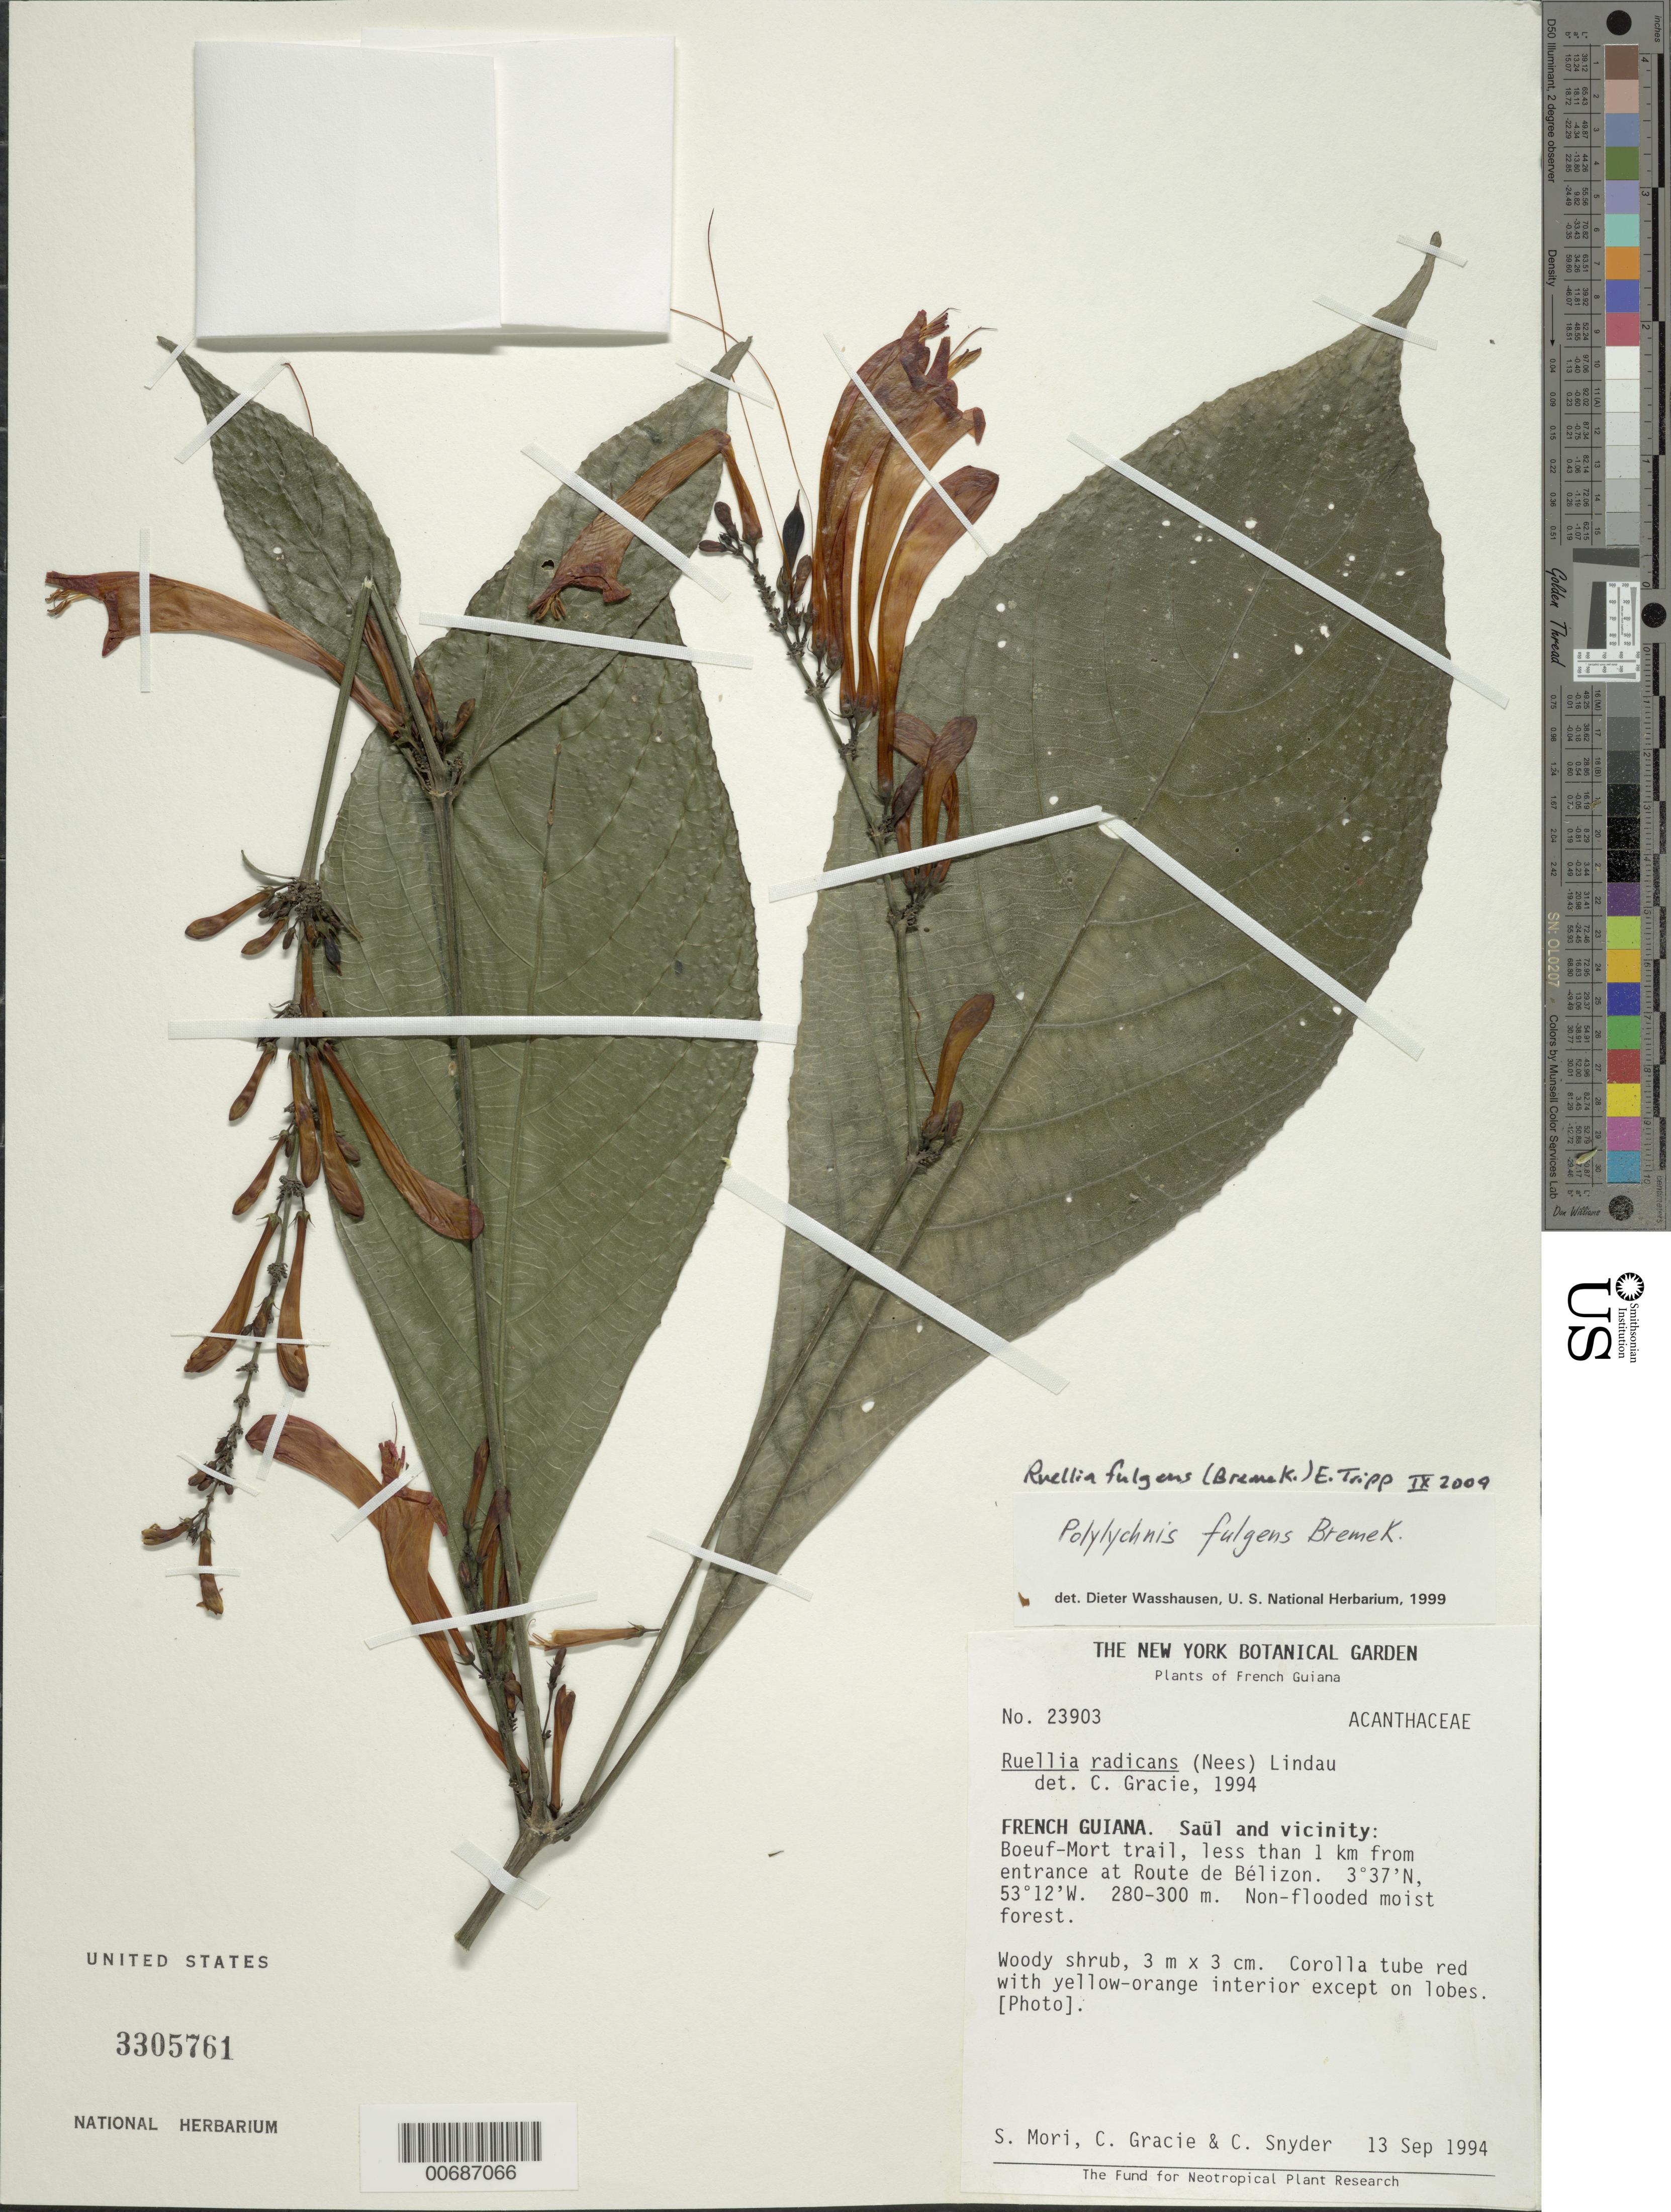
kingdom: Plantae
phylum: Tracheophyta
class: Magnoliopsida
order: Lamiales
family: Acanthaceae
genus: Polylychnis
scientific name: Polylychnis fulgens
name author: Bremek.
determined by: Wasshausen, Dieter C., (BOT), Smithsonian Institution - National Museum of Natural History (UNITED STATES)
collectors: S. Mori, C. A. Gracie & C. Snyder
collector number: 23903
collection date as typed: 13-Sep-94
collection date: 1994-09-13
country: French Guiana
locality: Saül and vic., Boeuf-Mort trail, less than l km from, entrance at Route de Belizon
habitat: Non-flooded moist forest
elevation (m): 280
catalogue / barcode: US 3305761